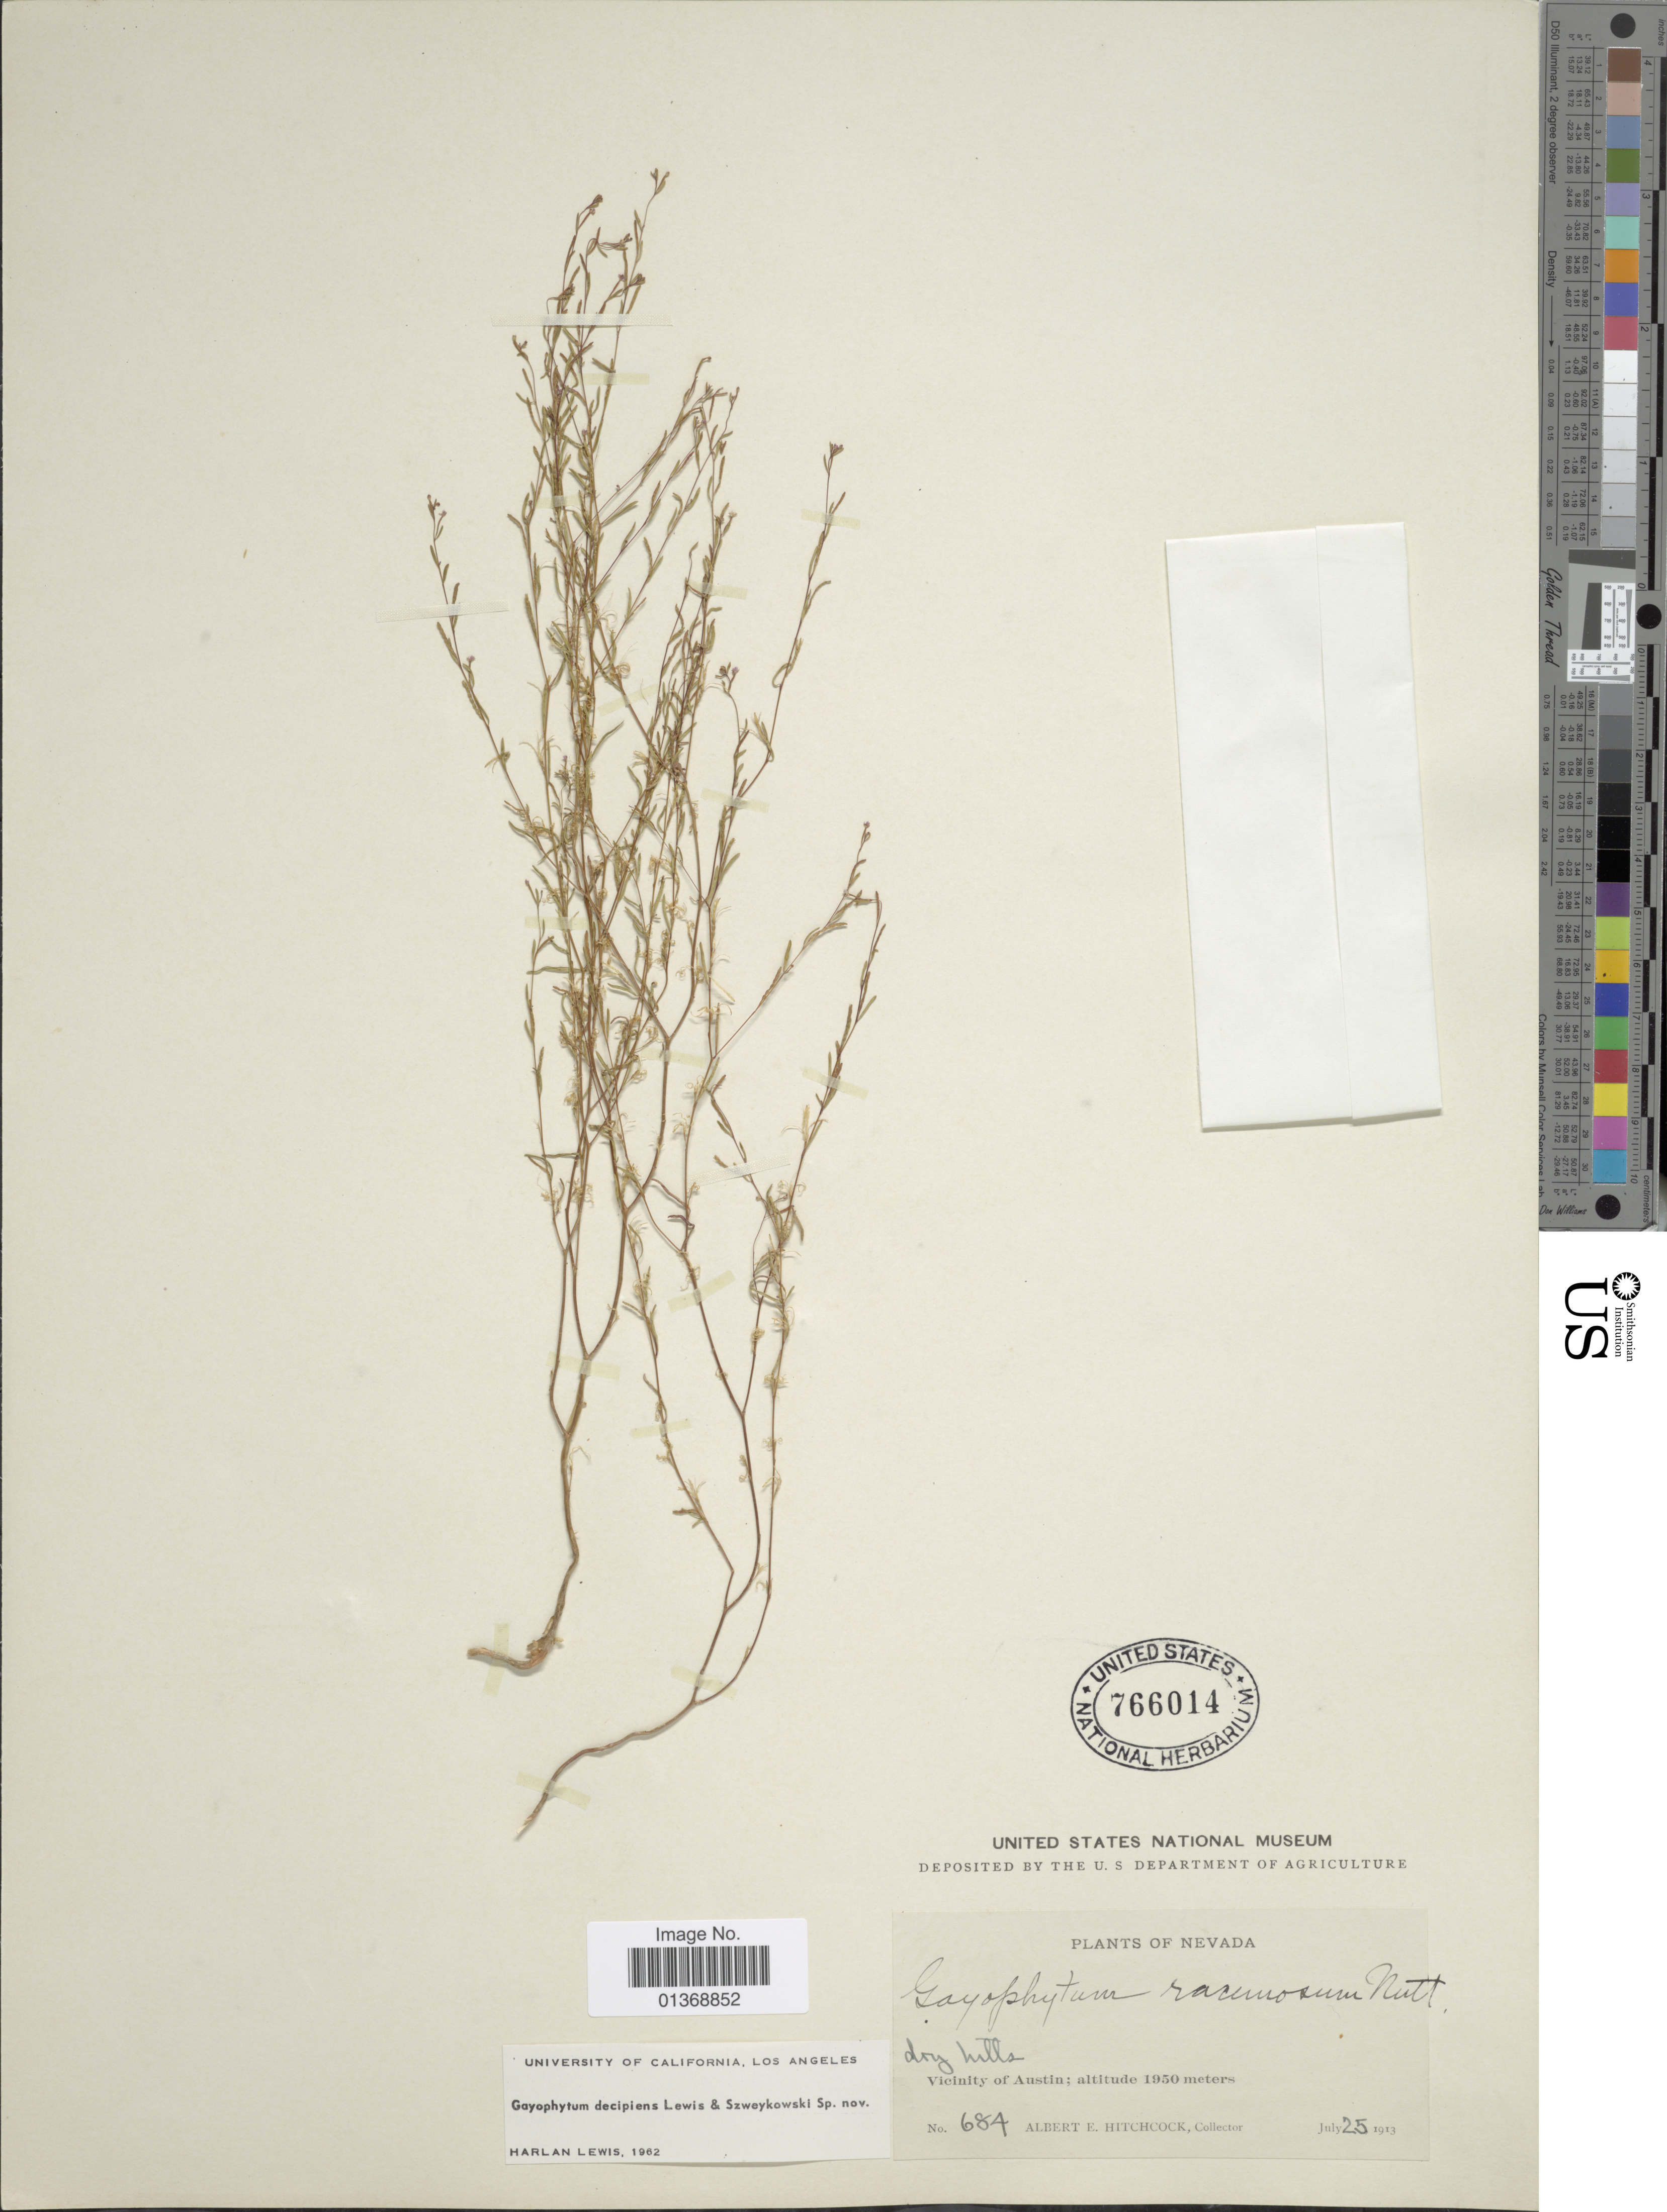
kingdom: Plantae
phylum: Tracheophyta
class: Magnoliopsida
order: Myrtales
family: Onagraceae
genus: Gayophytum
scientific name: Gayophytum decipiens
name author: F. H. Lewis & Szweyk.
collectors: A. Hitchcock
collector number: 684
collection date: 1913-07-25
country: United States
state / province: Nevada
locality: Vicinity of Austin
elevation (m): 1950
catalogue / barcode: US 766014